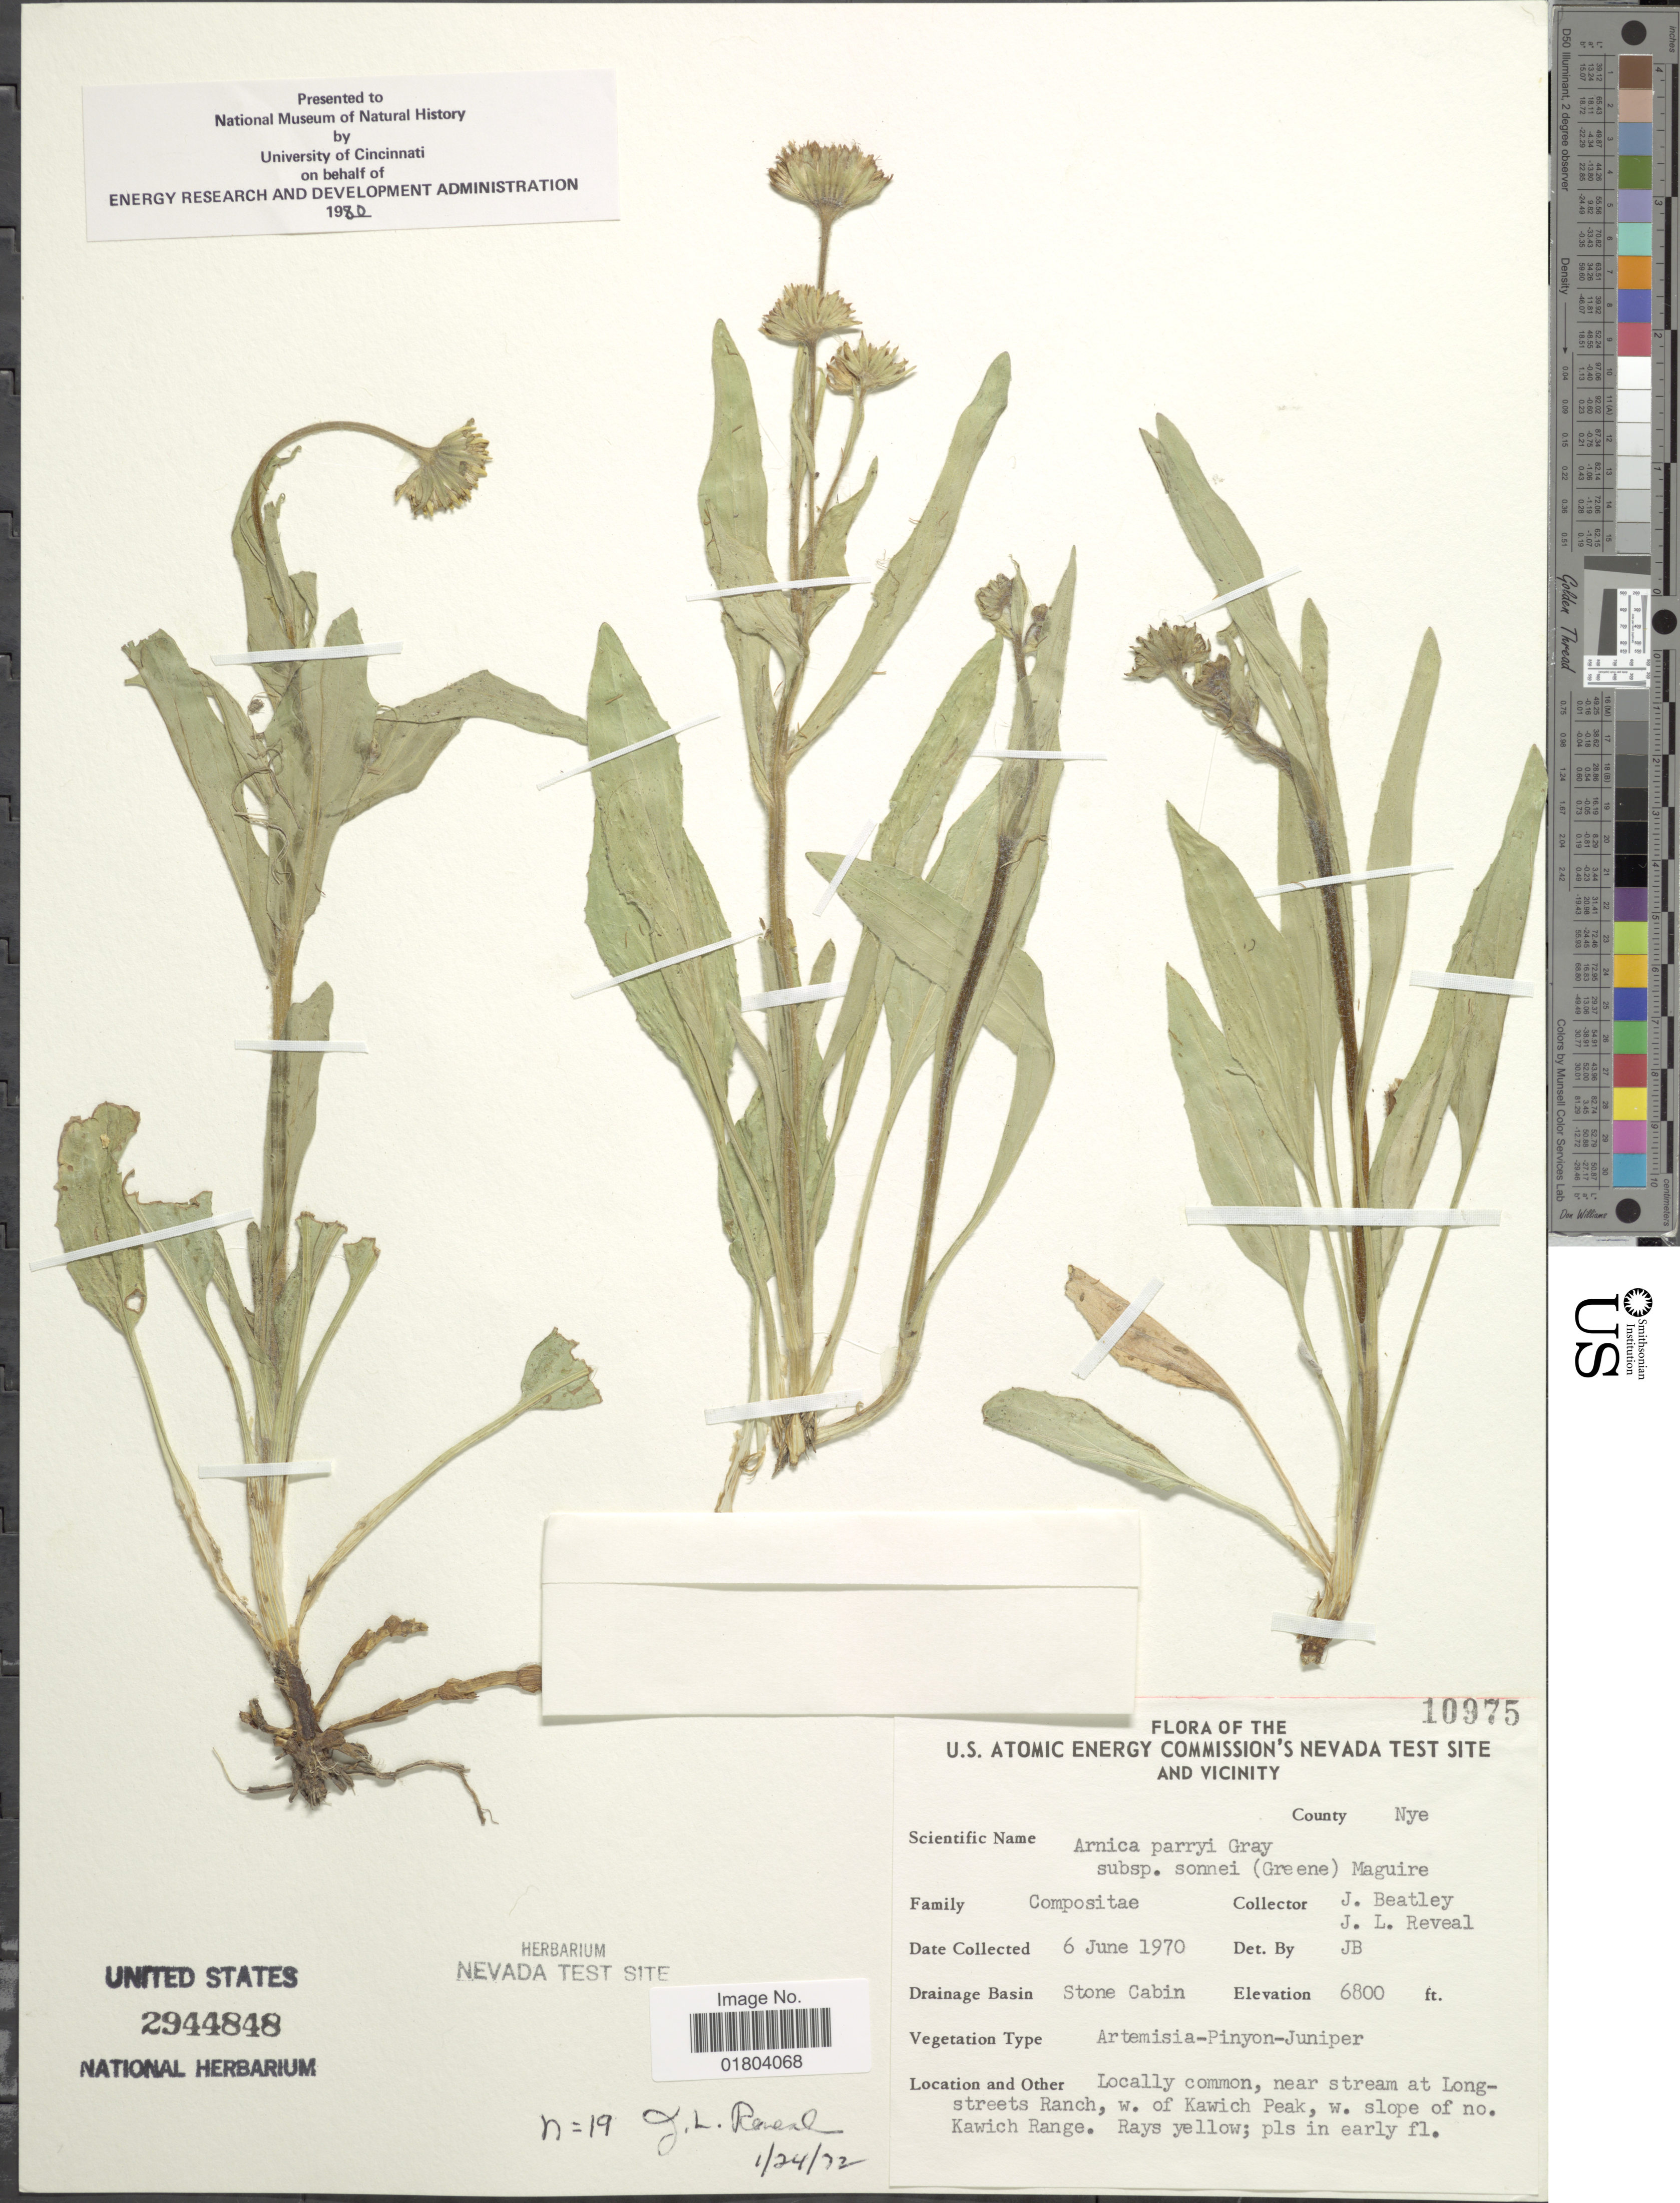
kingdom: Plantae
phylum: Tracheophyta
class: Magnoliopsida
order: Asterales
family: Asteraceae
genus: Arnica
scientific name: Arnica parryi subsp. sonnei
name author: (Greene) Maguire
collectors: J. C. Beatley & J. L. Reveal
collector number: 10975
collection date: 1970-06-06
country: United States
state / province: Nevada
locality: U.S.Atomic Energy Commission's Nevada Test Site and Vicinity, County Nye, Drainage Basin Stone Cabin, locally common, near stream at Longstreets Ranch, w. of Kwaich Peak, w. slope of no. Kawich Range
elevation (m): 2073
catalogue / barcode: US 2944848